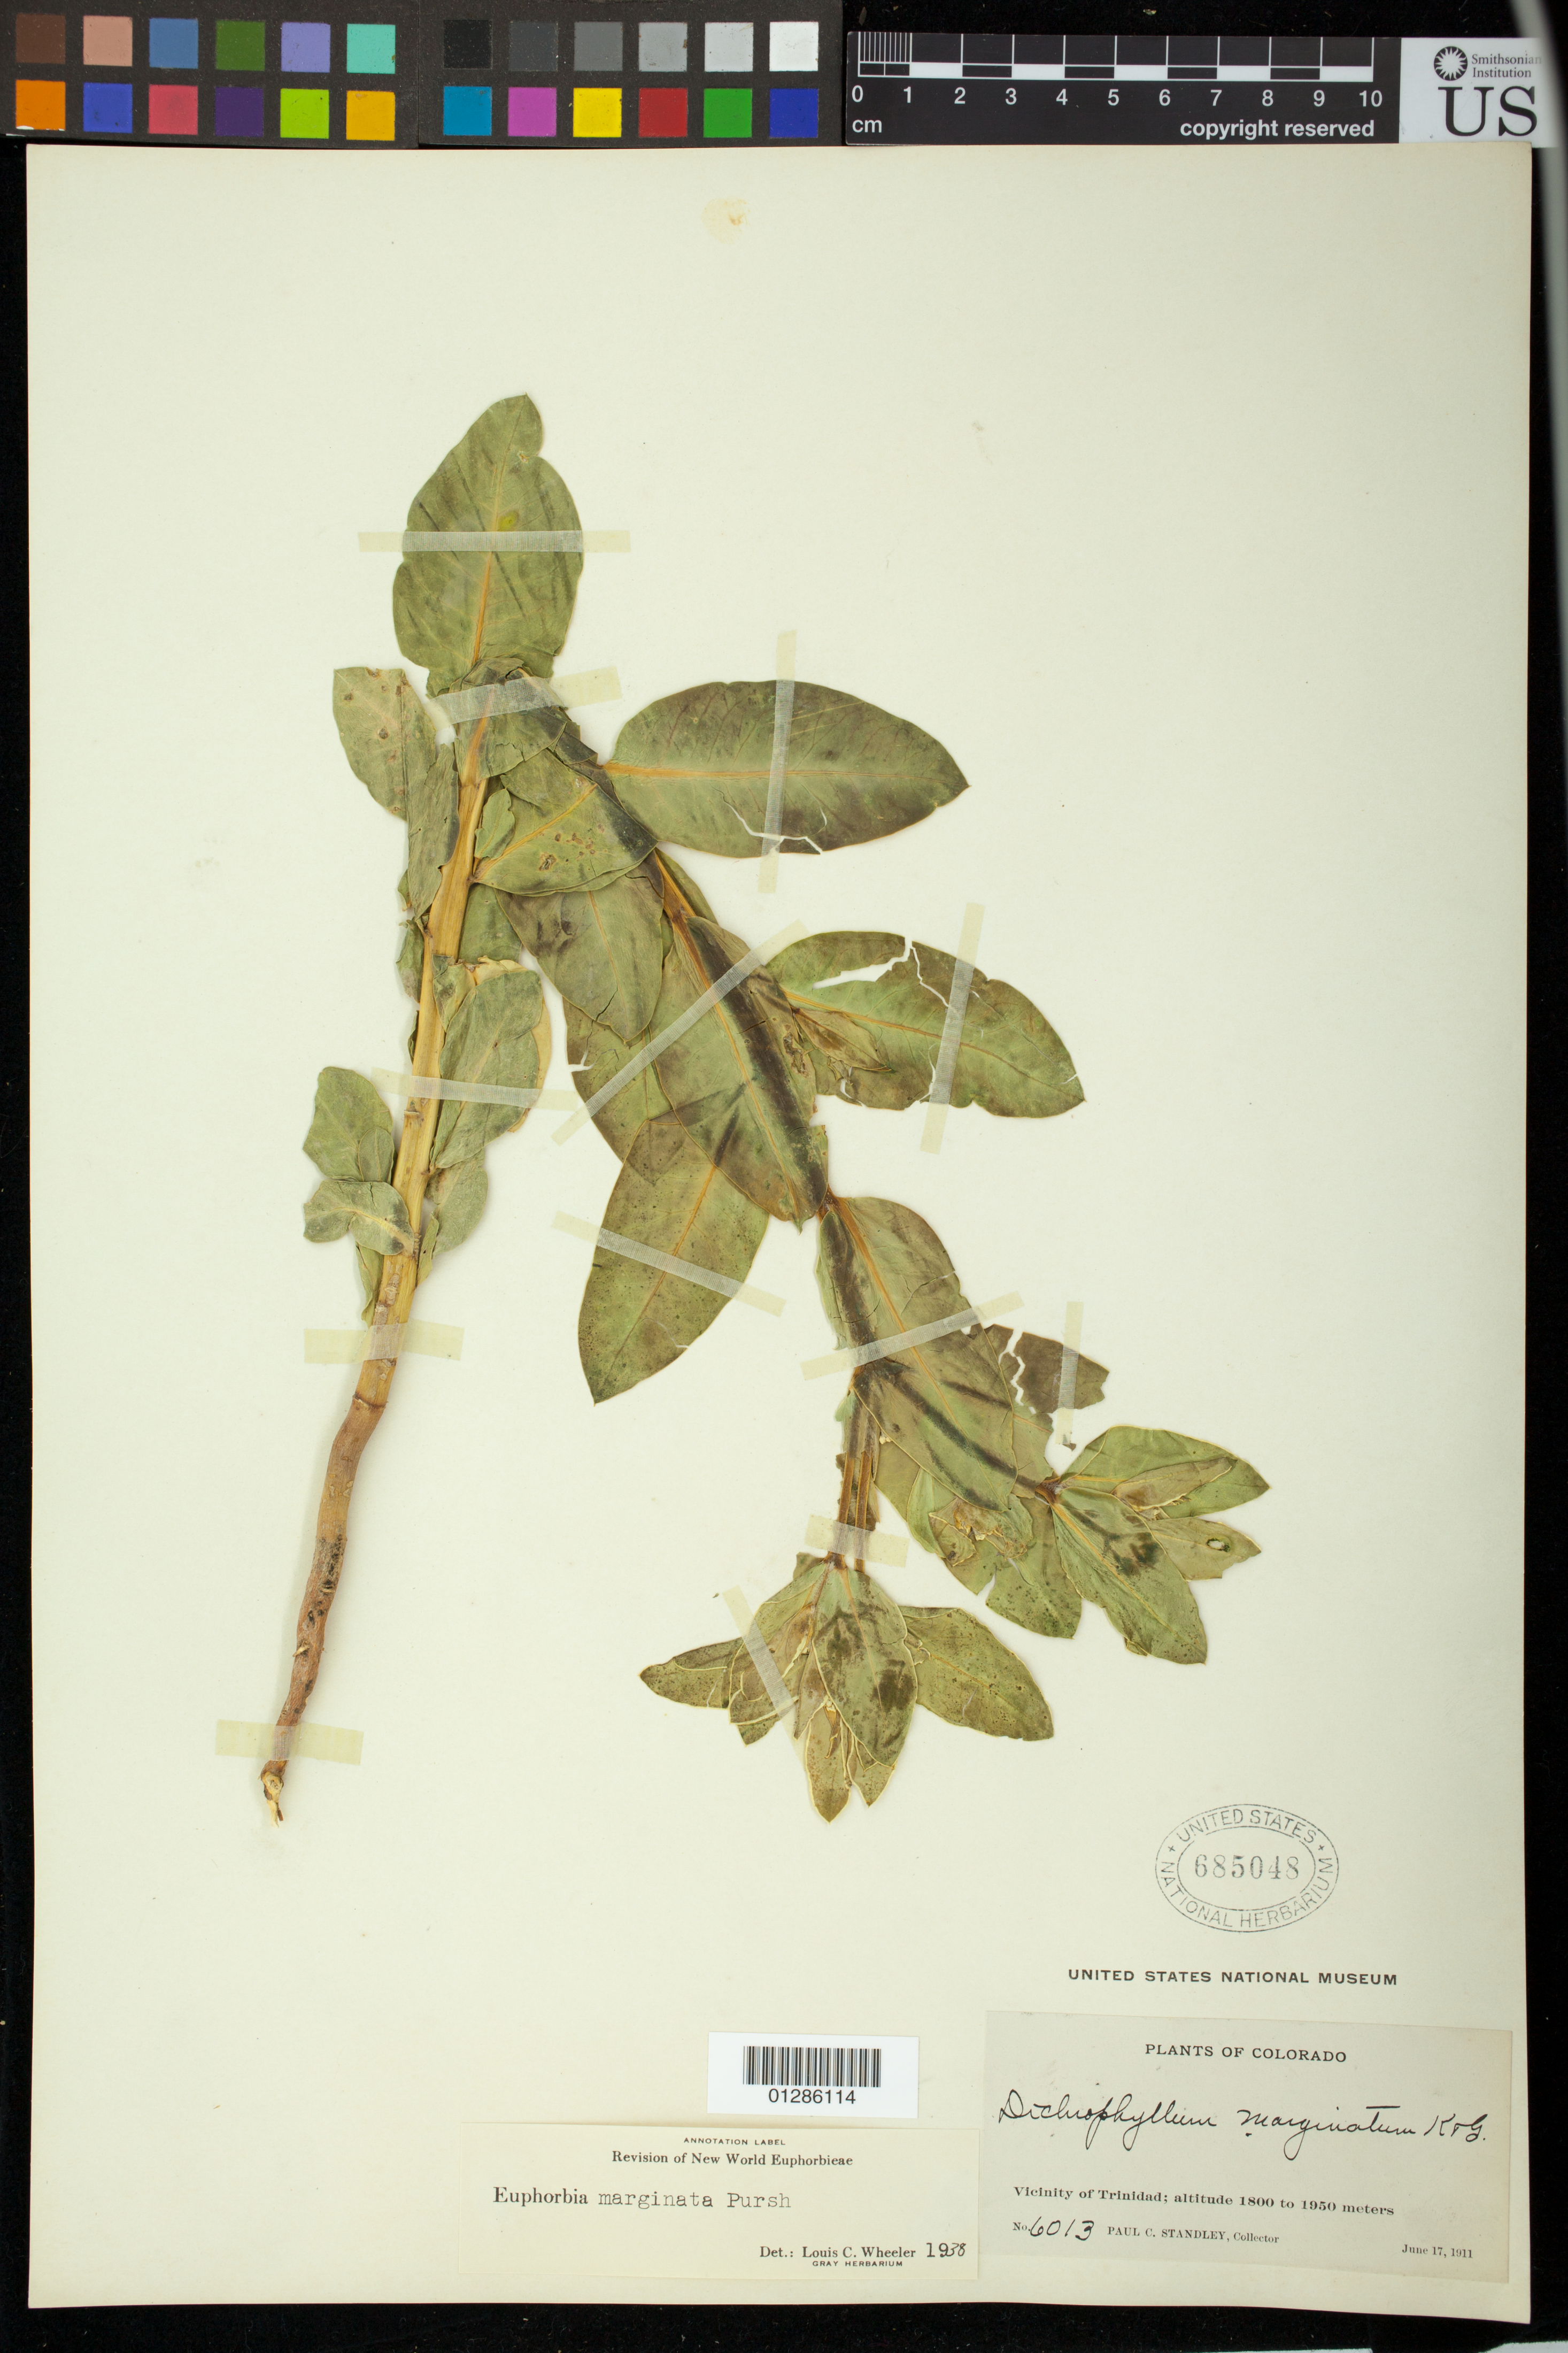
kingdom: Plantae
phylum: Tracheophyta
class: Magnoliopsida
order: Malpighiales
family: Euphorbiaceae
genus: Euphorbia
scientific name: Euphorbia marginata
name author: Pursh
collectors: P. C. Standley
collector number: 6013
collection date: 1911-06-17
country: United States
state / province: Colorado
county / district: Las Animas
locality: Trinidad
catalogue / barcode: US 685048